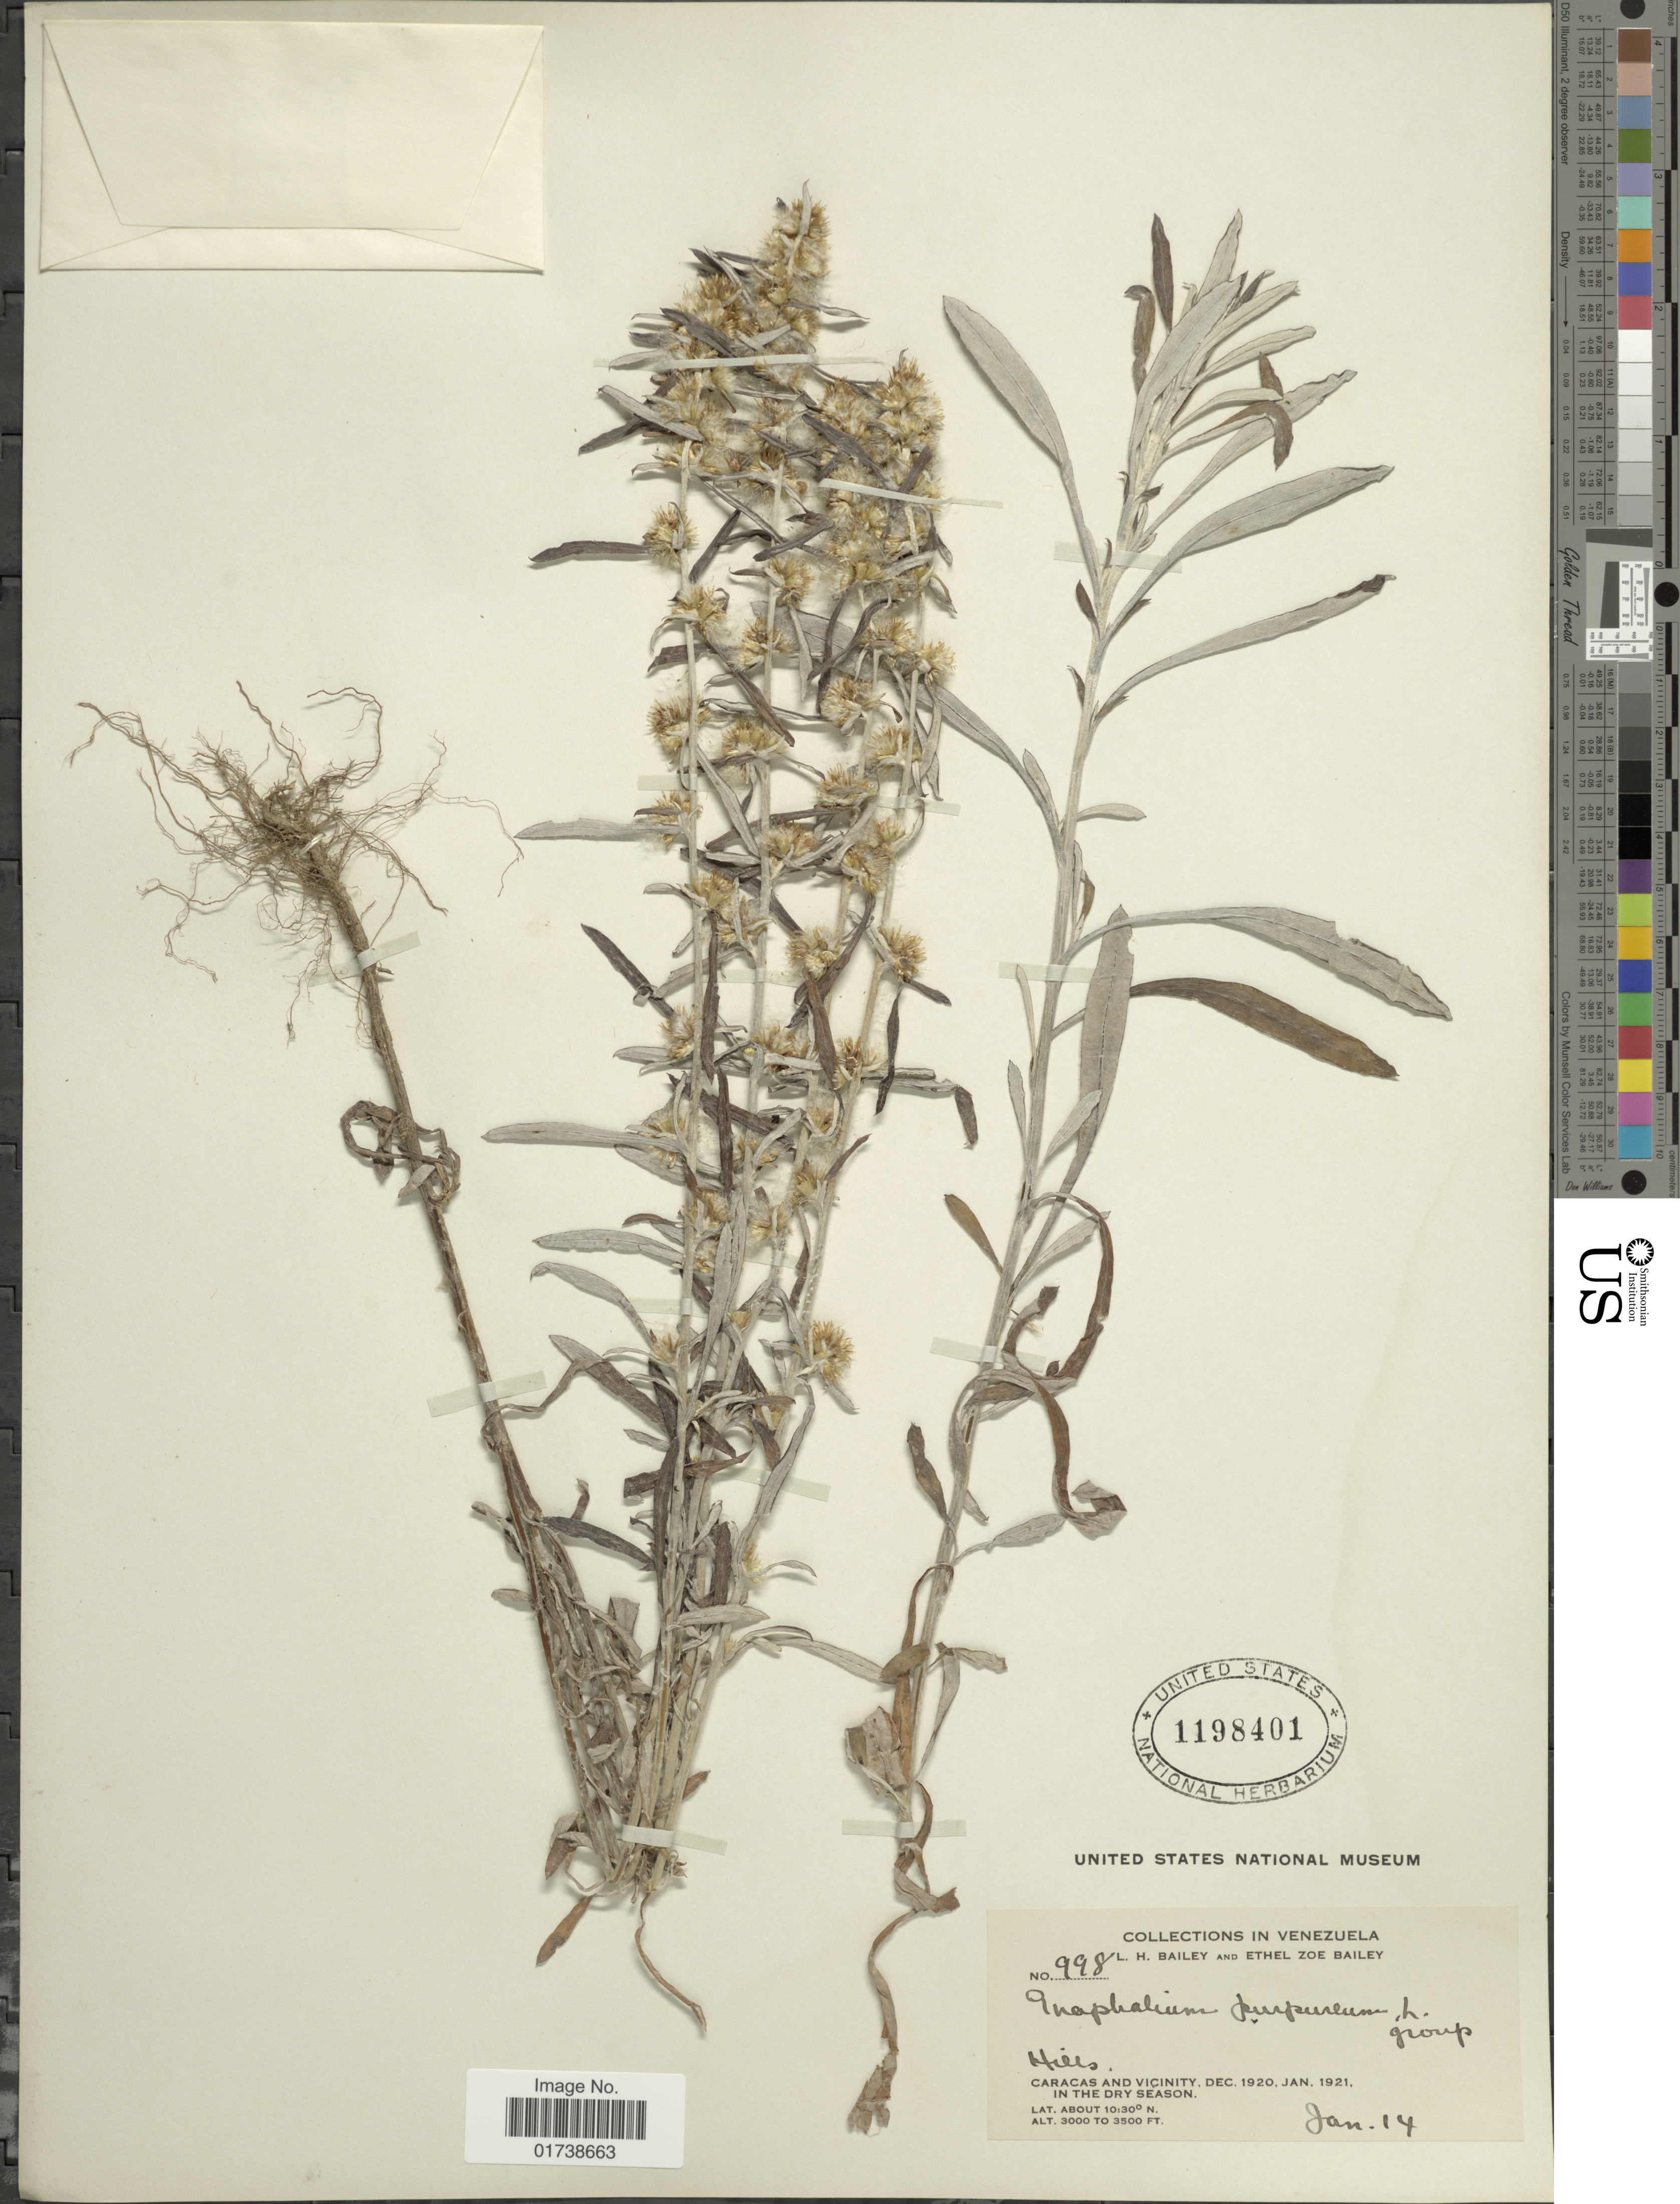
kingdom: Plantae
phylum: Tracheophyta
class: Magnoliopsida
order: Asterales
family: Asteraceae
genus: Gamochaeta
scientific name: Gamochaeta purpurea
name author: (L.) Cabrera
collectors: L. H. Bailey & E. Z. Bailey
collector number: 998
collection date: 1921-01-14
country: Venezuela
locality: Caracas and vicinity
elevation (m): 914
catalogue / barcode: US 1198401